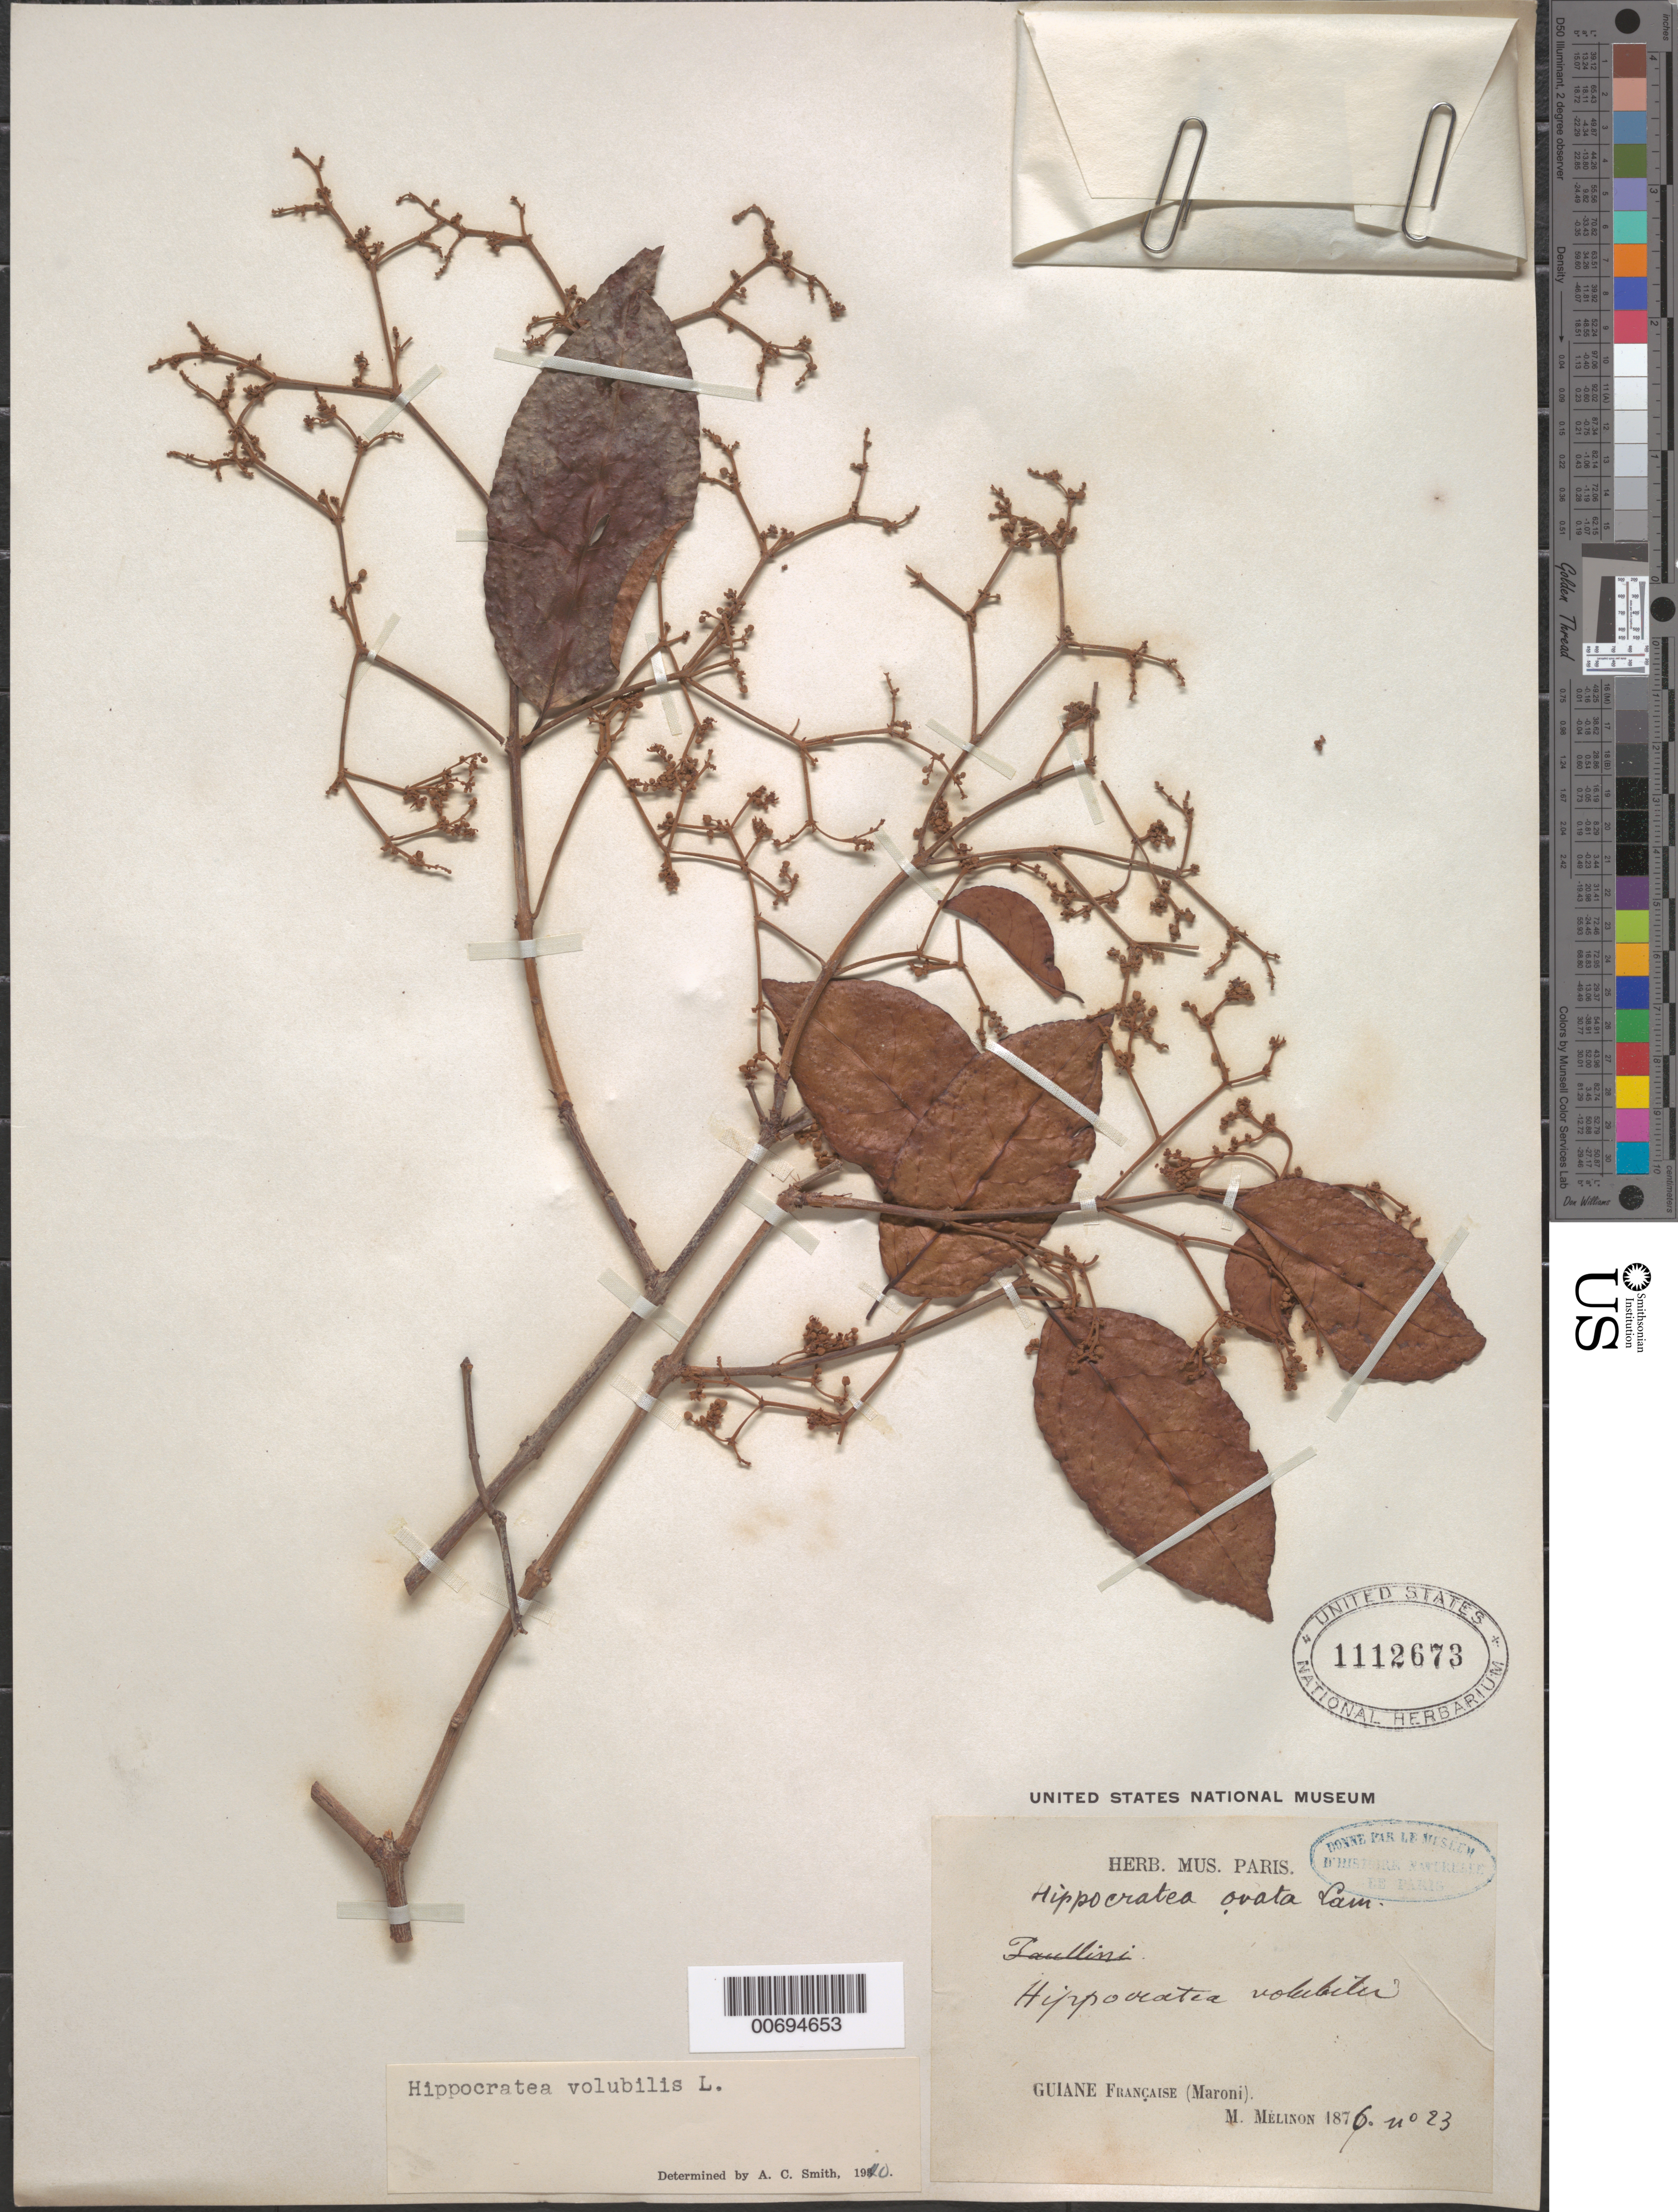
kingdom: Plantae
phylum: Tracheophyta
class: Magnoliopsida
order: Celastrales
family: Celastraceae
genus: Hippocratea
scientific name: Hippocratea volubilis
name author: L.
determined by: Smith, A. C.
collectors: E. Mélinon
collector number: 23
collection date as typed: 1876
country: French Guiana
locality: Maroni R.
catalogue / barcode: US 1112673